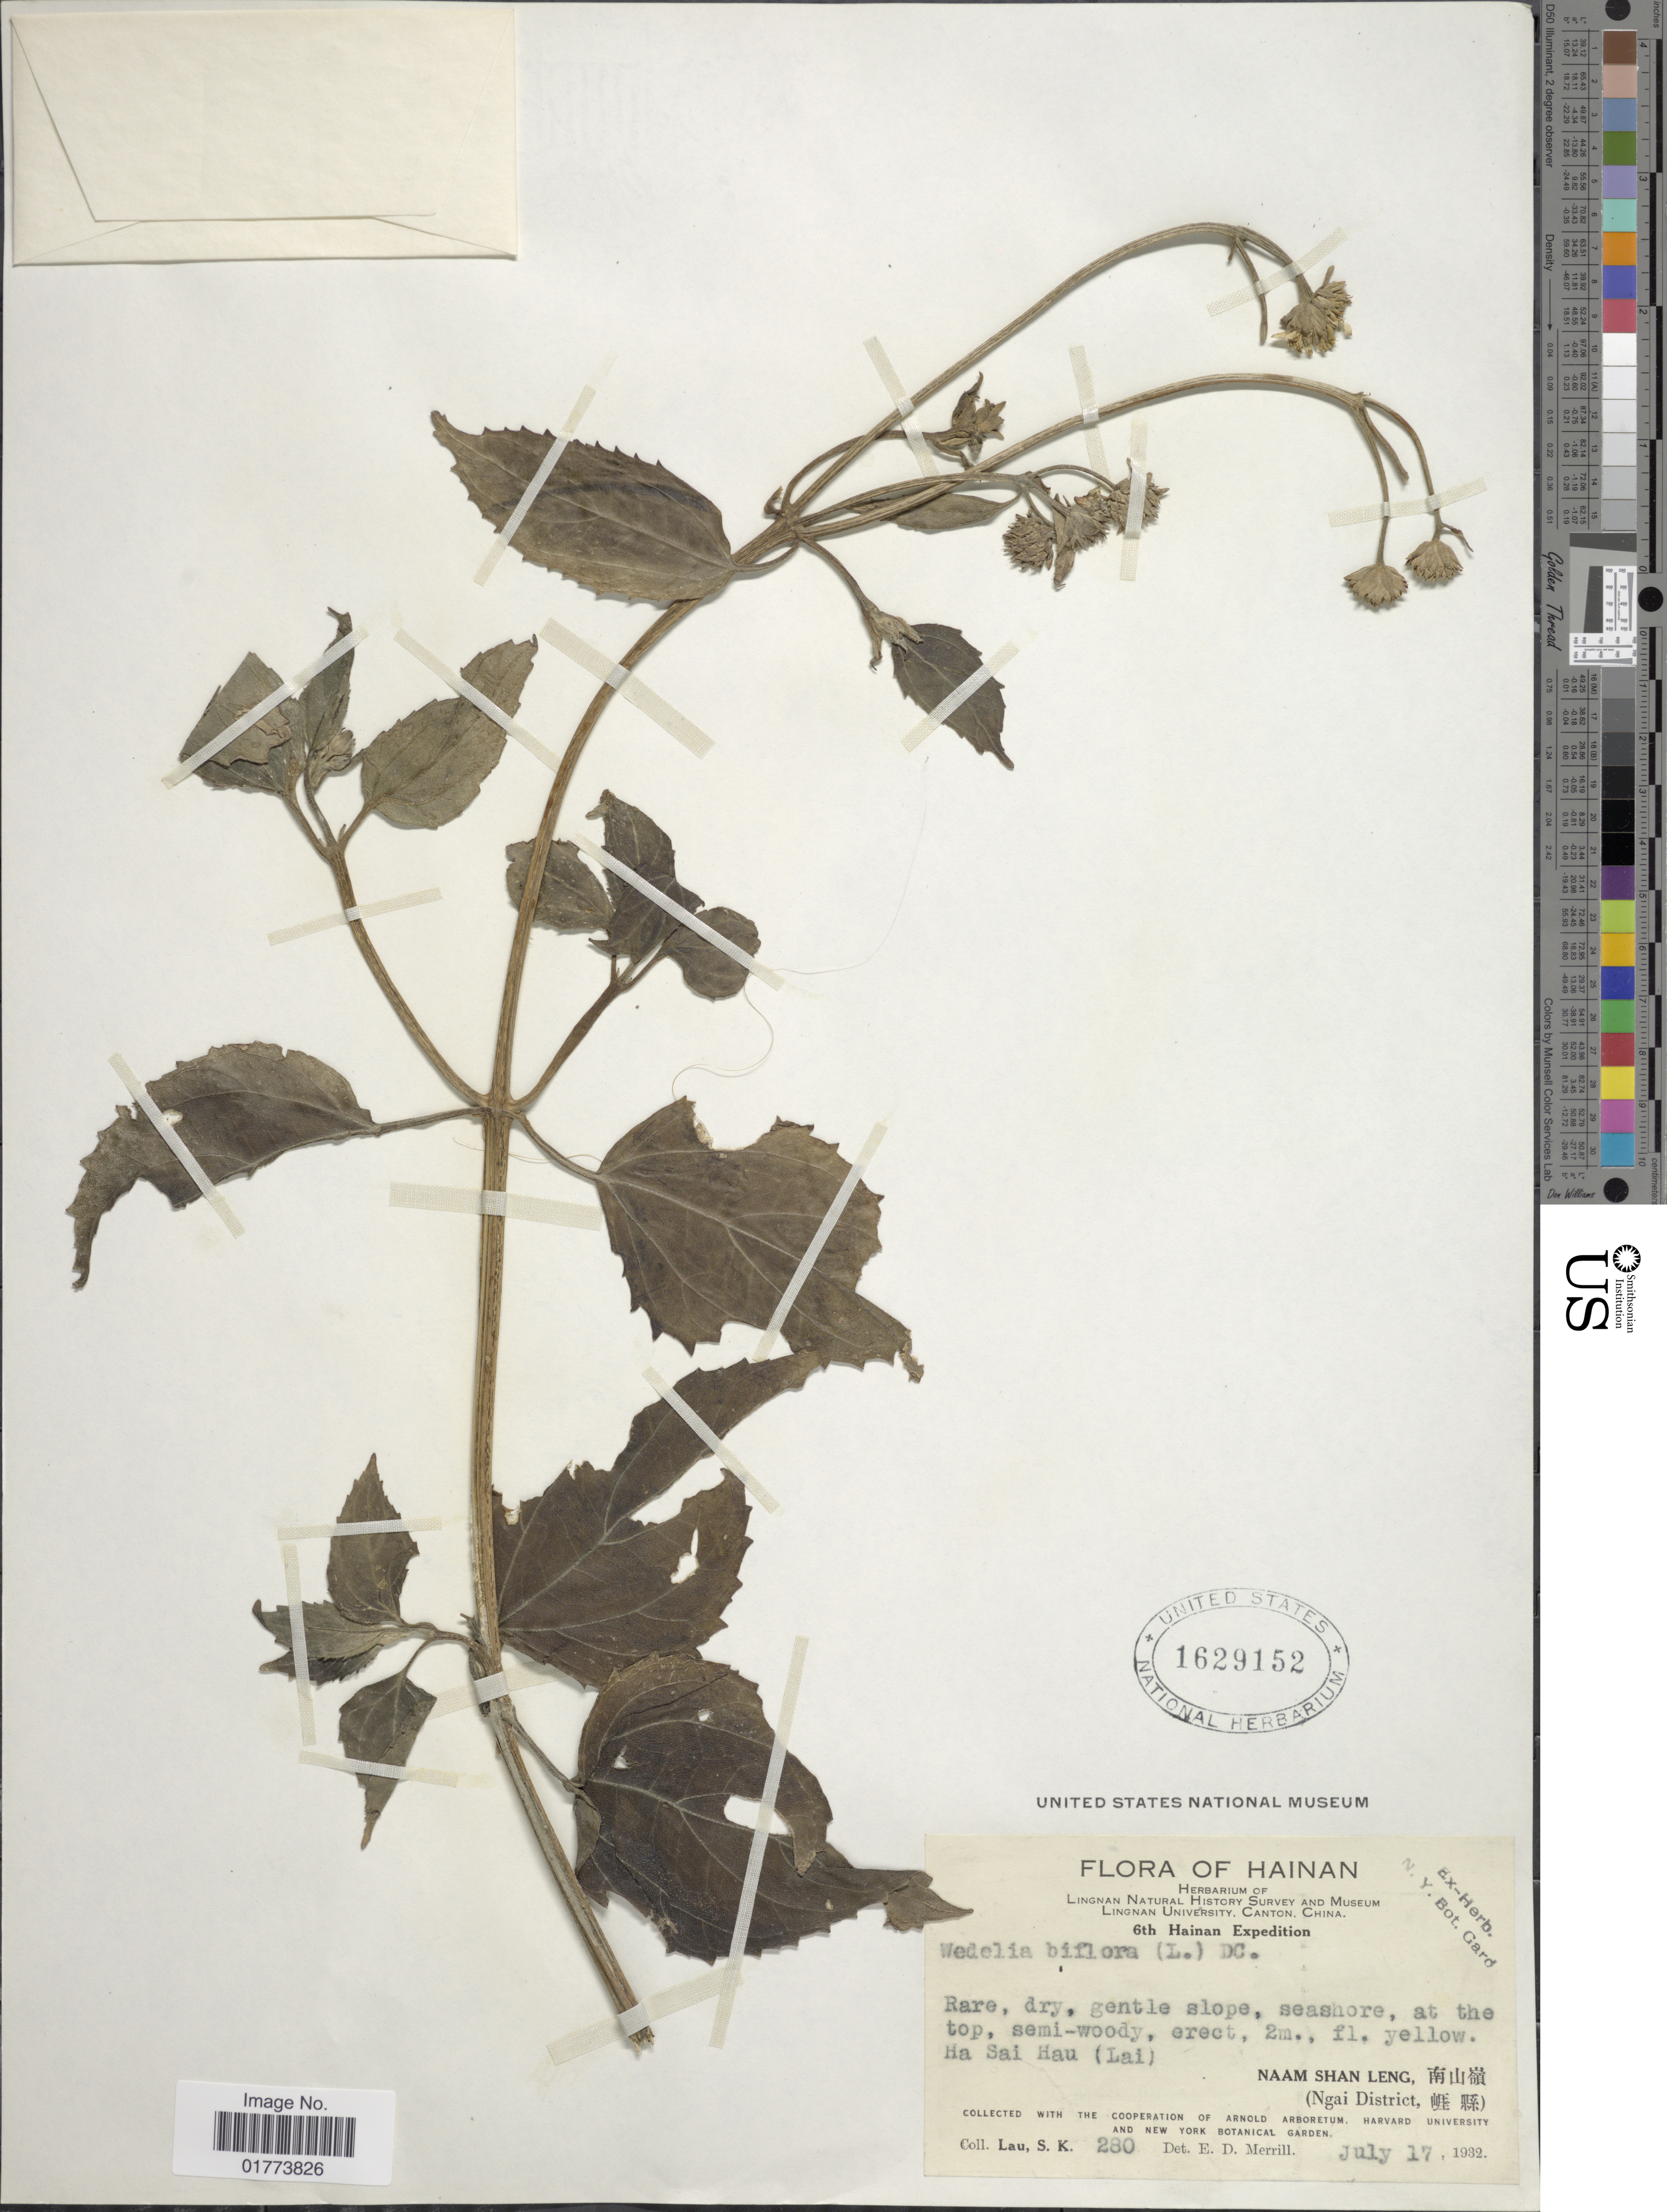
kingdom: Plantae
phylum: Tracheophyta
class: Magnoliopsida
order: Asterales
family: Asteraceae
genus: Wollastonia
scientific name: Wollastonia biflora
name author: (L.) DC.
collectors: S. K. Lau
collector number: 280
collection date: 1932-07-17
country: China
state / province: Hainan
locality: Hainan; Naam Shan LengYaichow, (Ngai District)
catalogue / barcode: US 1629152